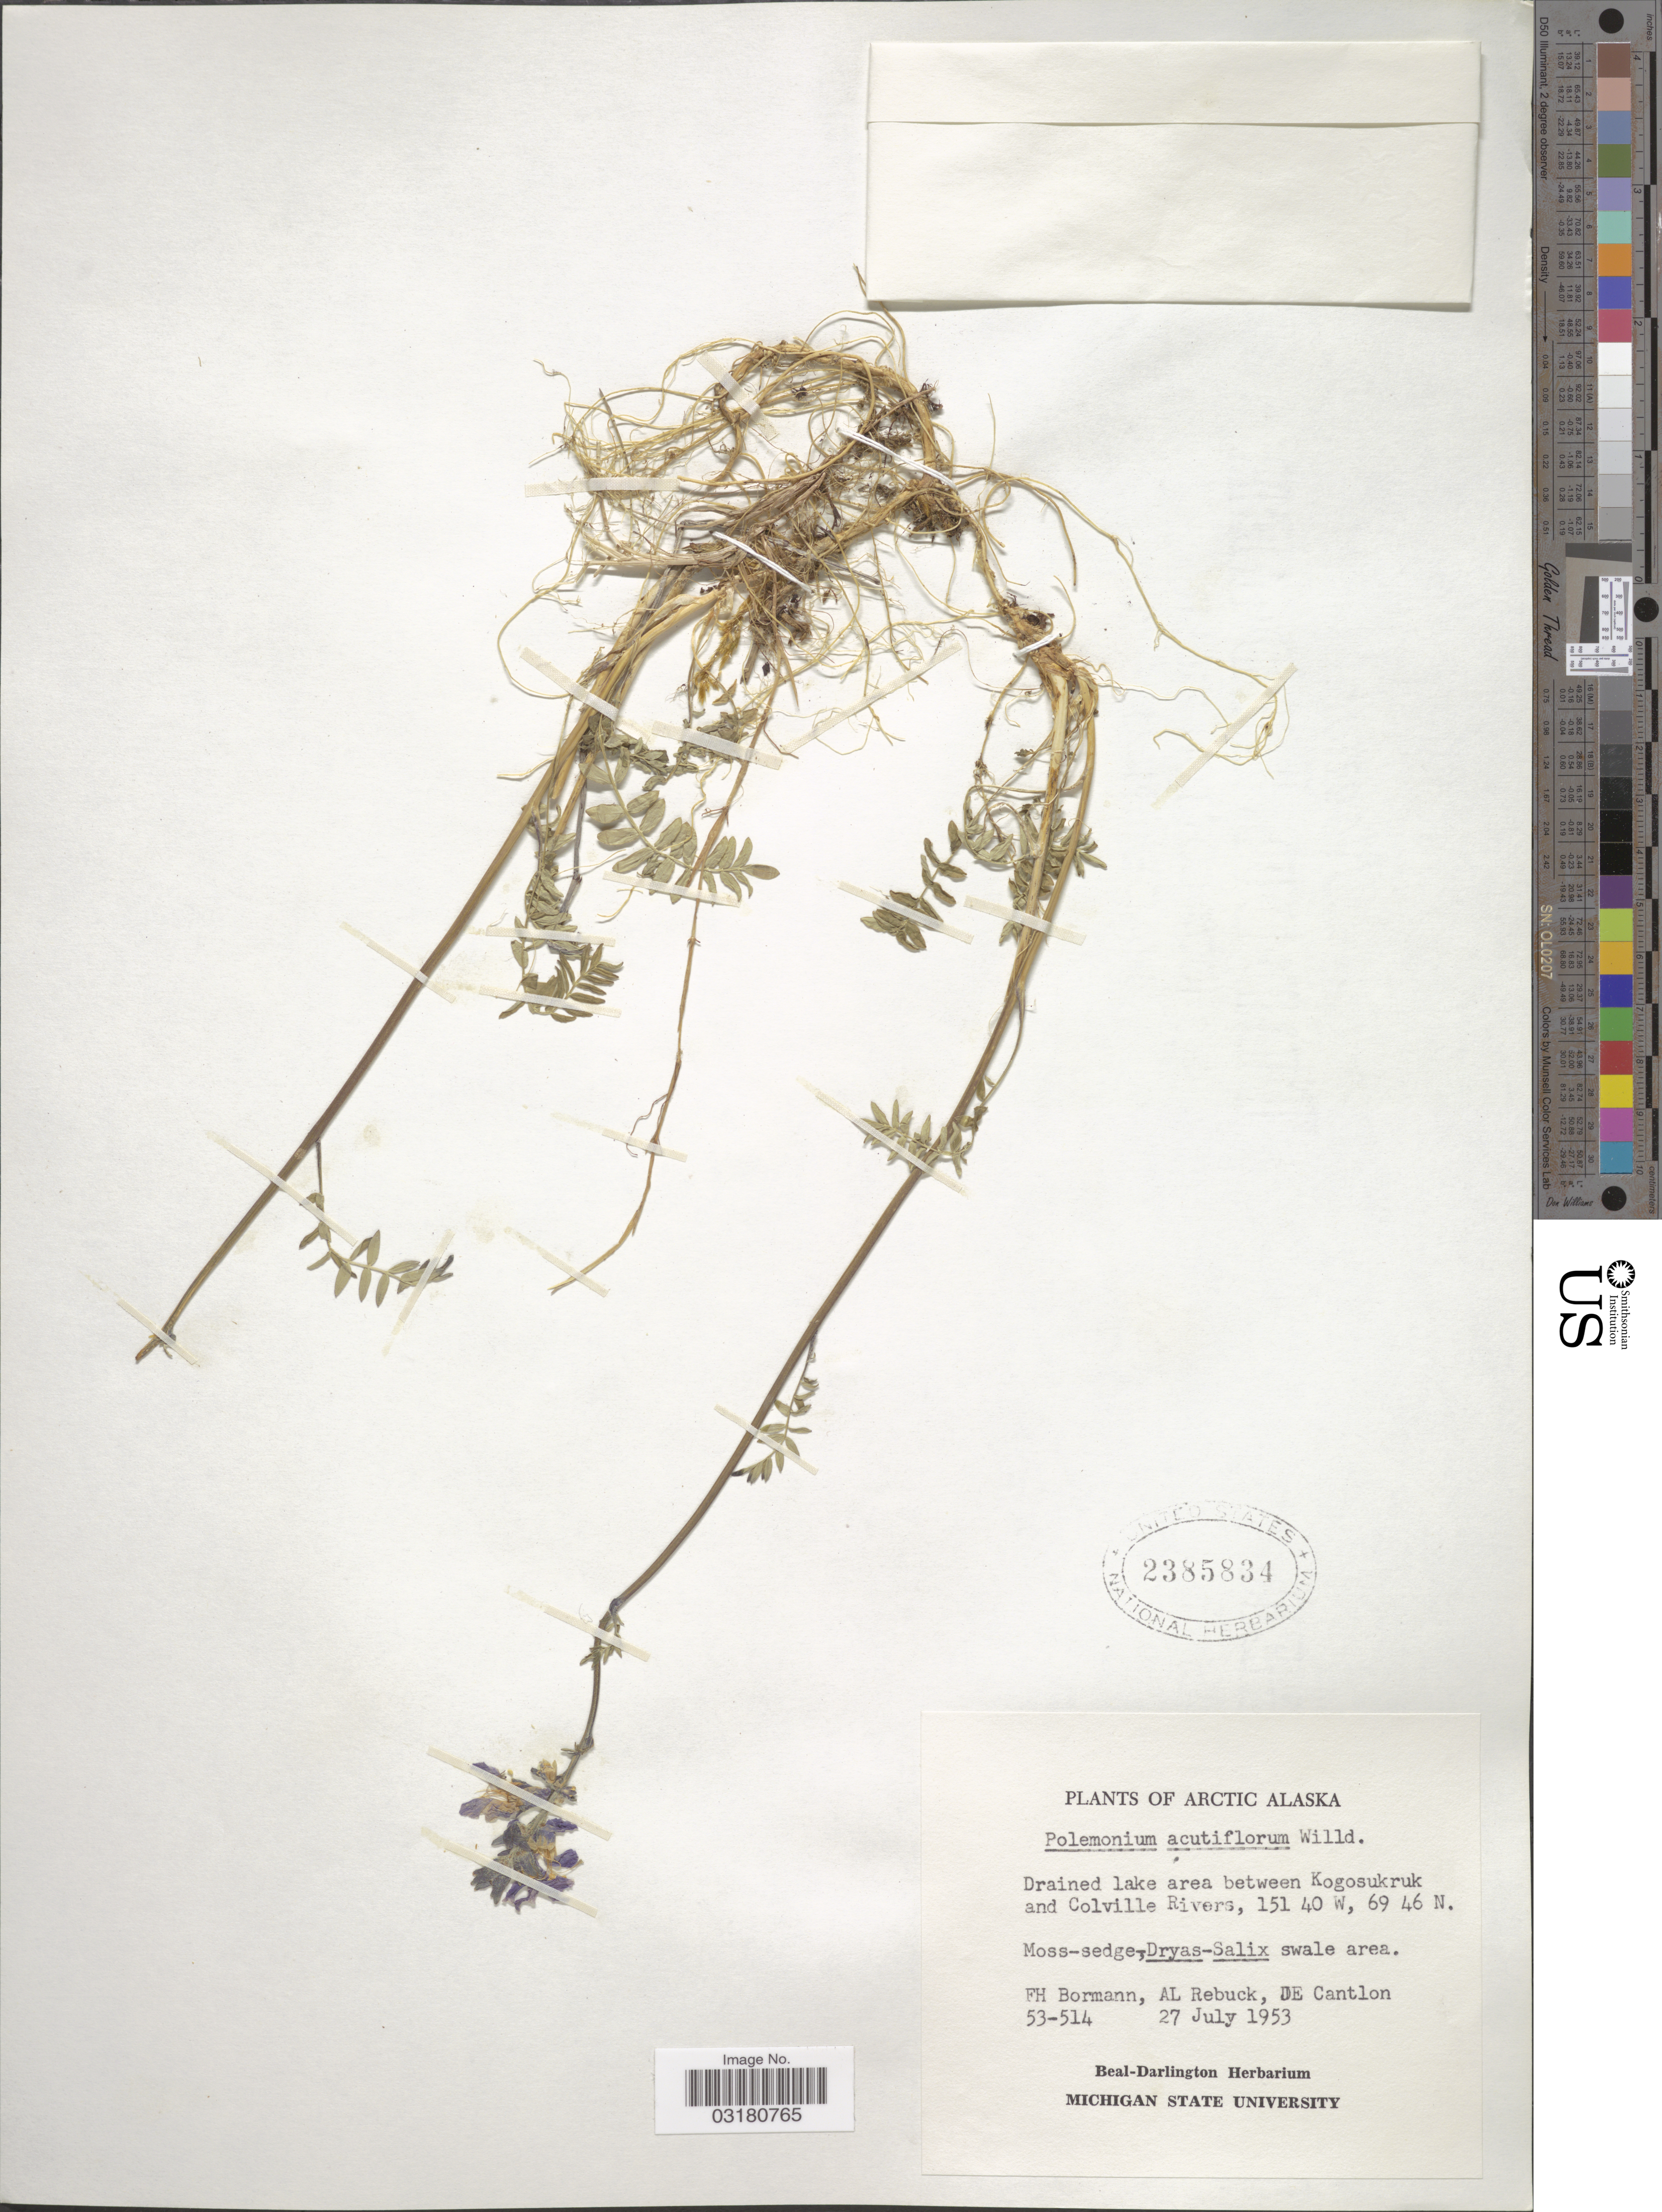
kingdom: Plantae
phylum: Tracheophyta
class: Magnoliopsida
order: Ericales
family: Polemoniaceae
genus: Polemonium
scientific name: Polemonium acutiflorum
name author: Willd. ex Roem. & Schult.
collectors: F. Bormann, A. Rebuck & J. Cantlon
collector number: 53-514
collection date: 1953-07-27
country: United States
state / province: Alaska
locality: Arctic Alaska. Drained lake area between Kogosukruk and Colville Rivers.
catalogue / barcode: US 2385834